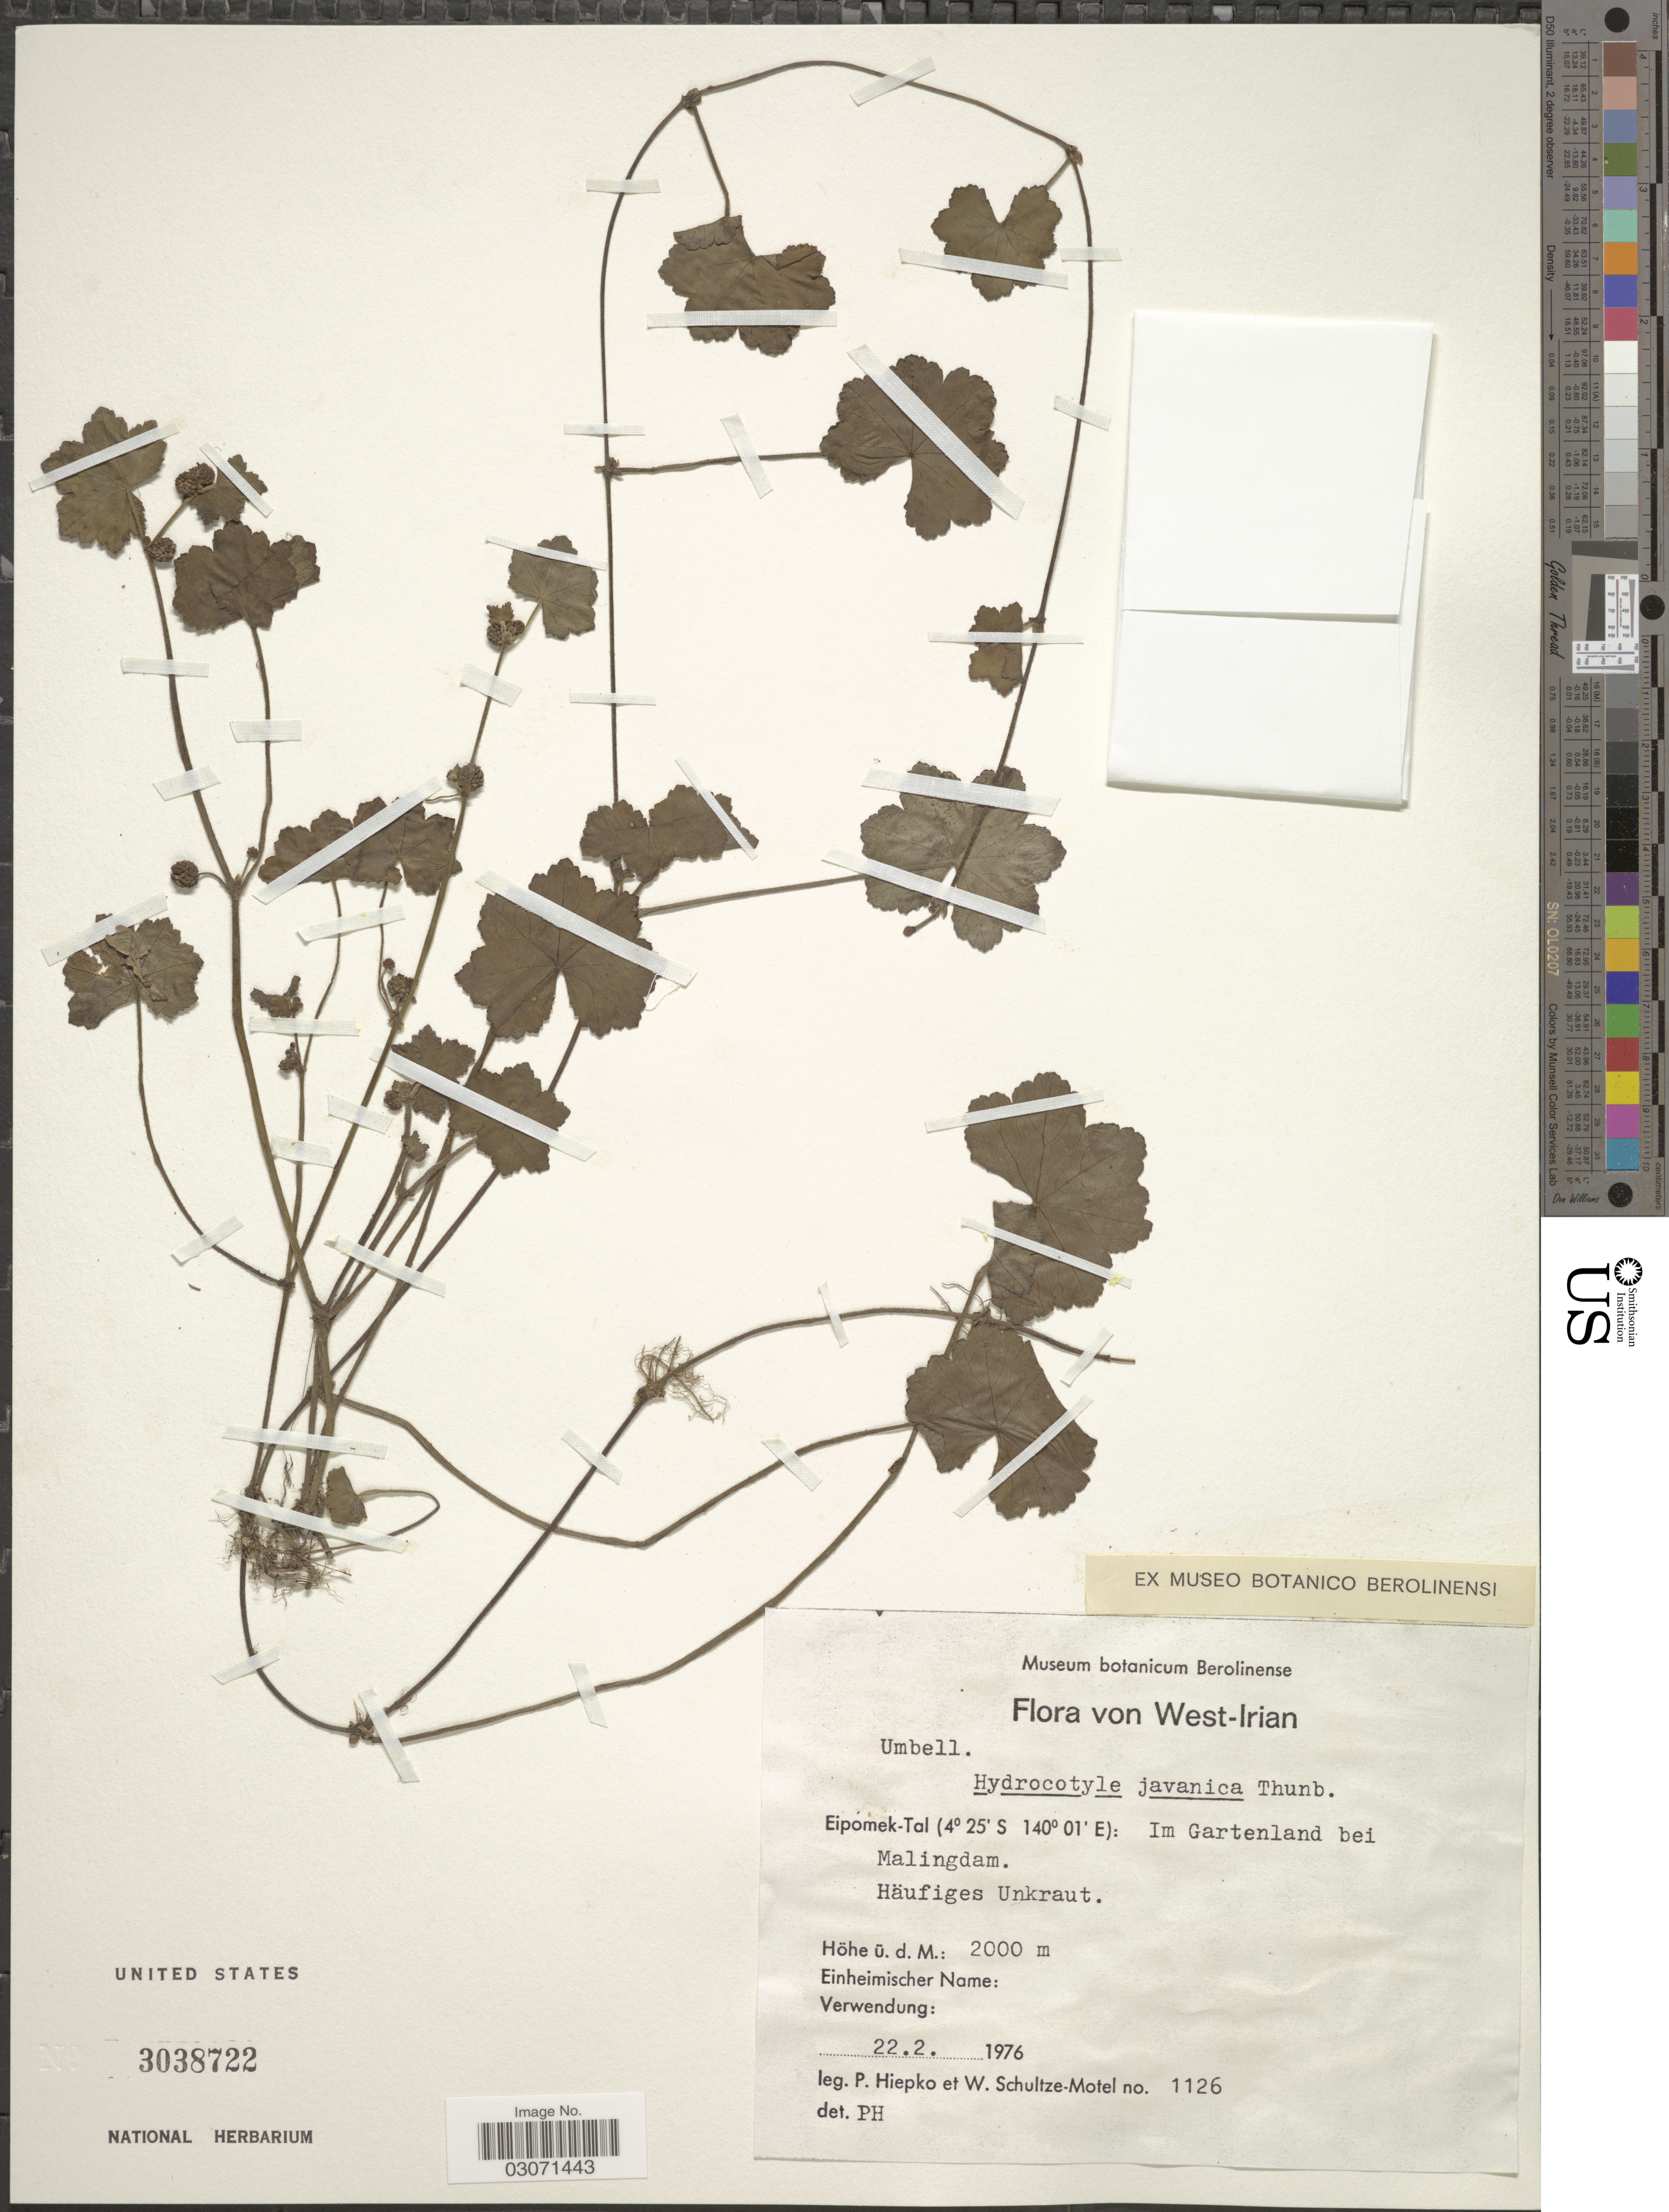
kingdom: Plantae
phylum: Tracheophyta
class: Magnoliopsida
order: Apiales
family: Araliaceae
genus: Hydrocotyle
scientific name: Hydrocotyle javanica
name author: Thunb.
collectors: P. H. Hiepko & W. Schultze-Motel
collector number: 1126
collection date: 1976-02-22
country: Indonesia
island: New Guinea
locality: West-Irian. Eipomek-Tal: Im Gartenland bei Malingdam.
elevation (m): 2000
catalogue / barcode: US 3038722